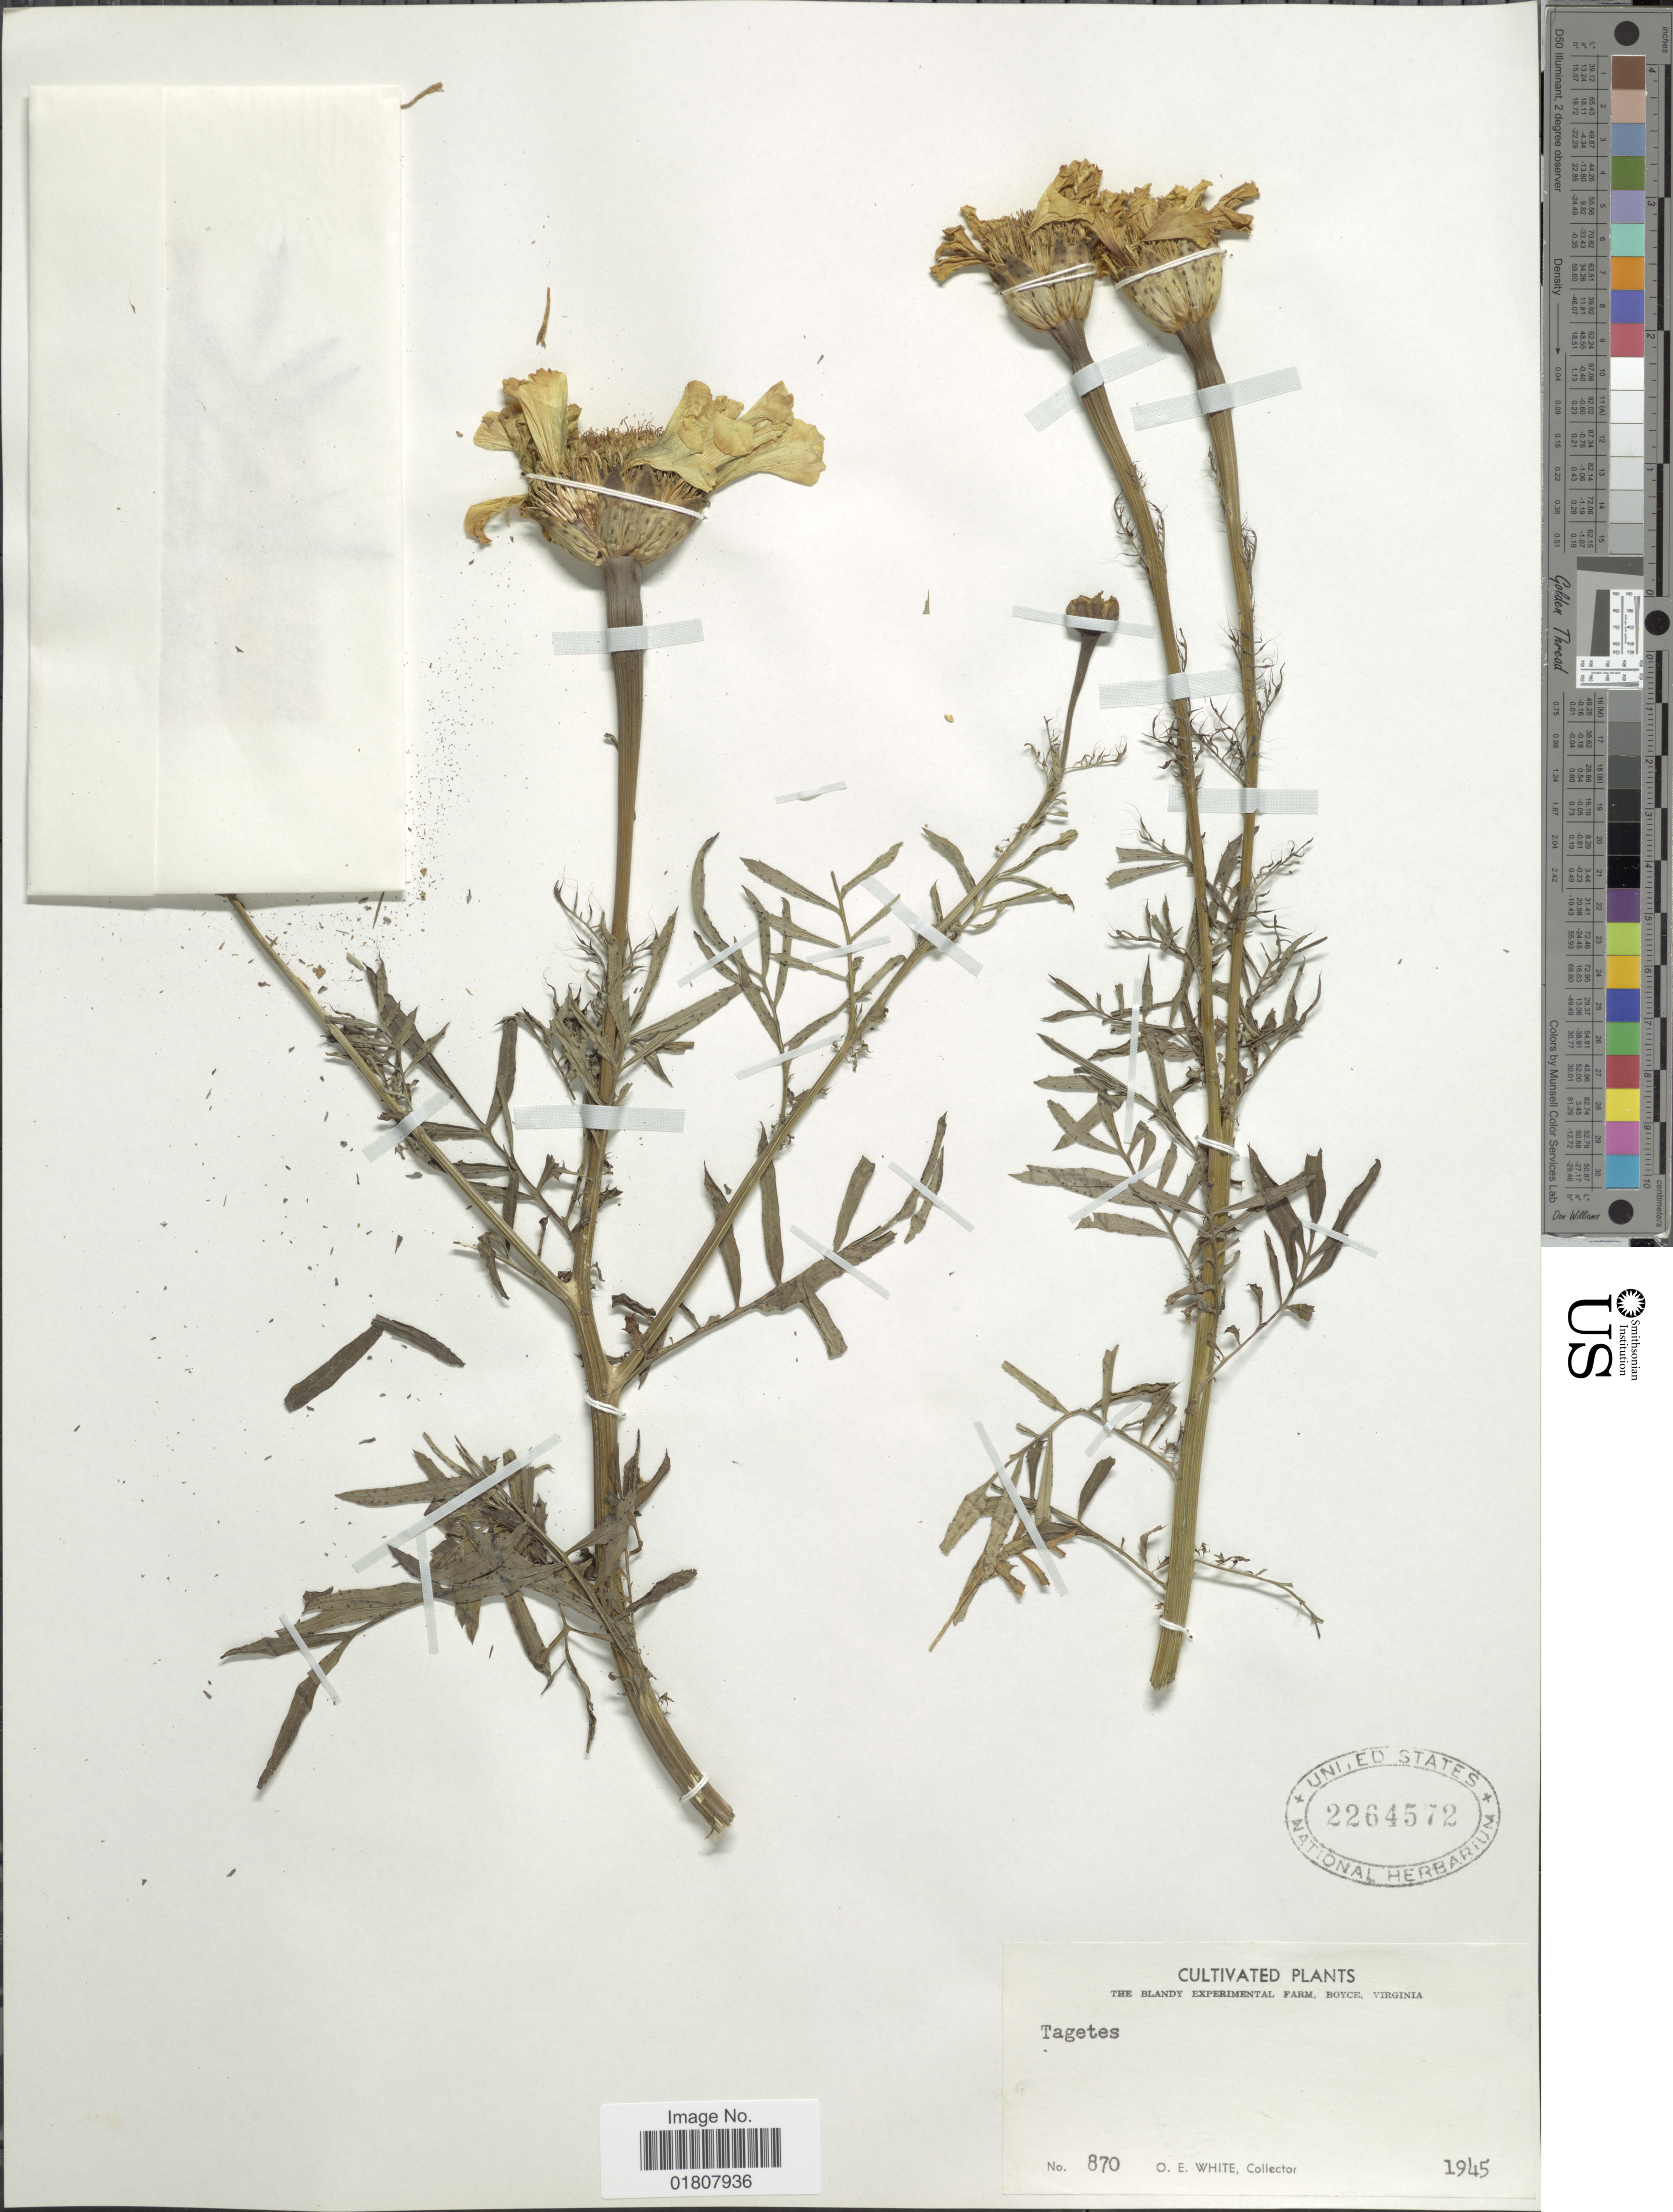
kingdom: Plantae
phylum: Tracheophyta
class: Magnoliopsida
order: Asterales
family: Asteraceae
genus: Tagetes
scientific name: Tagetes sp.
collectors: O. E. White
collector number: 870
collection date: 1945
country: United States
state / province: Virginia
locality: The Blandy Experimental Farm, Boyce [unsure placement]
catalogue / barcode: US 2264572